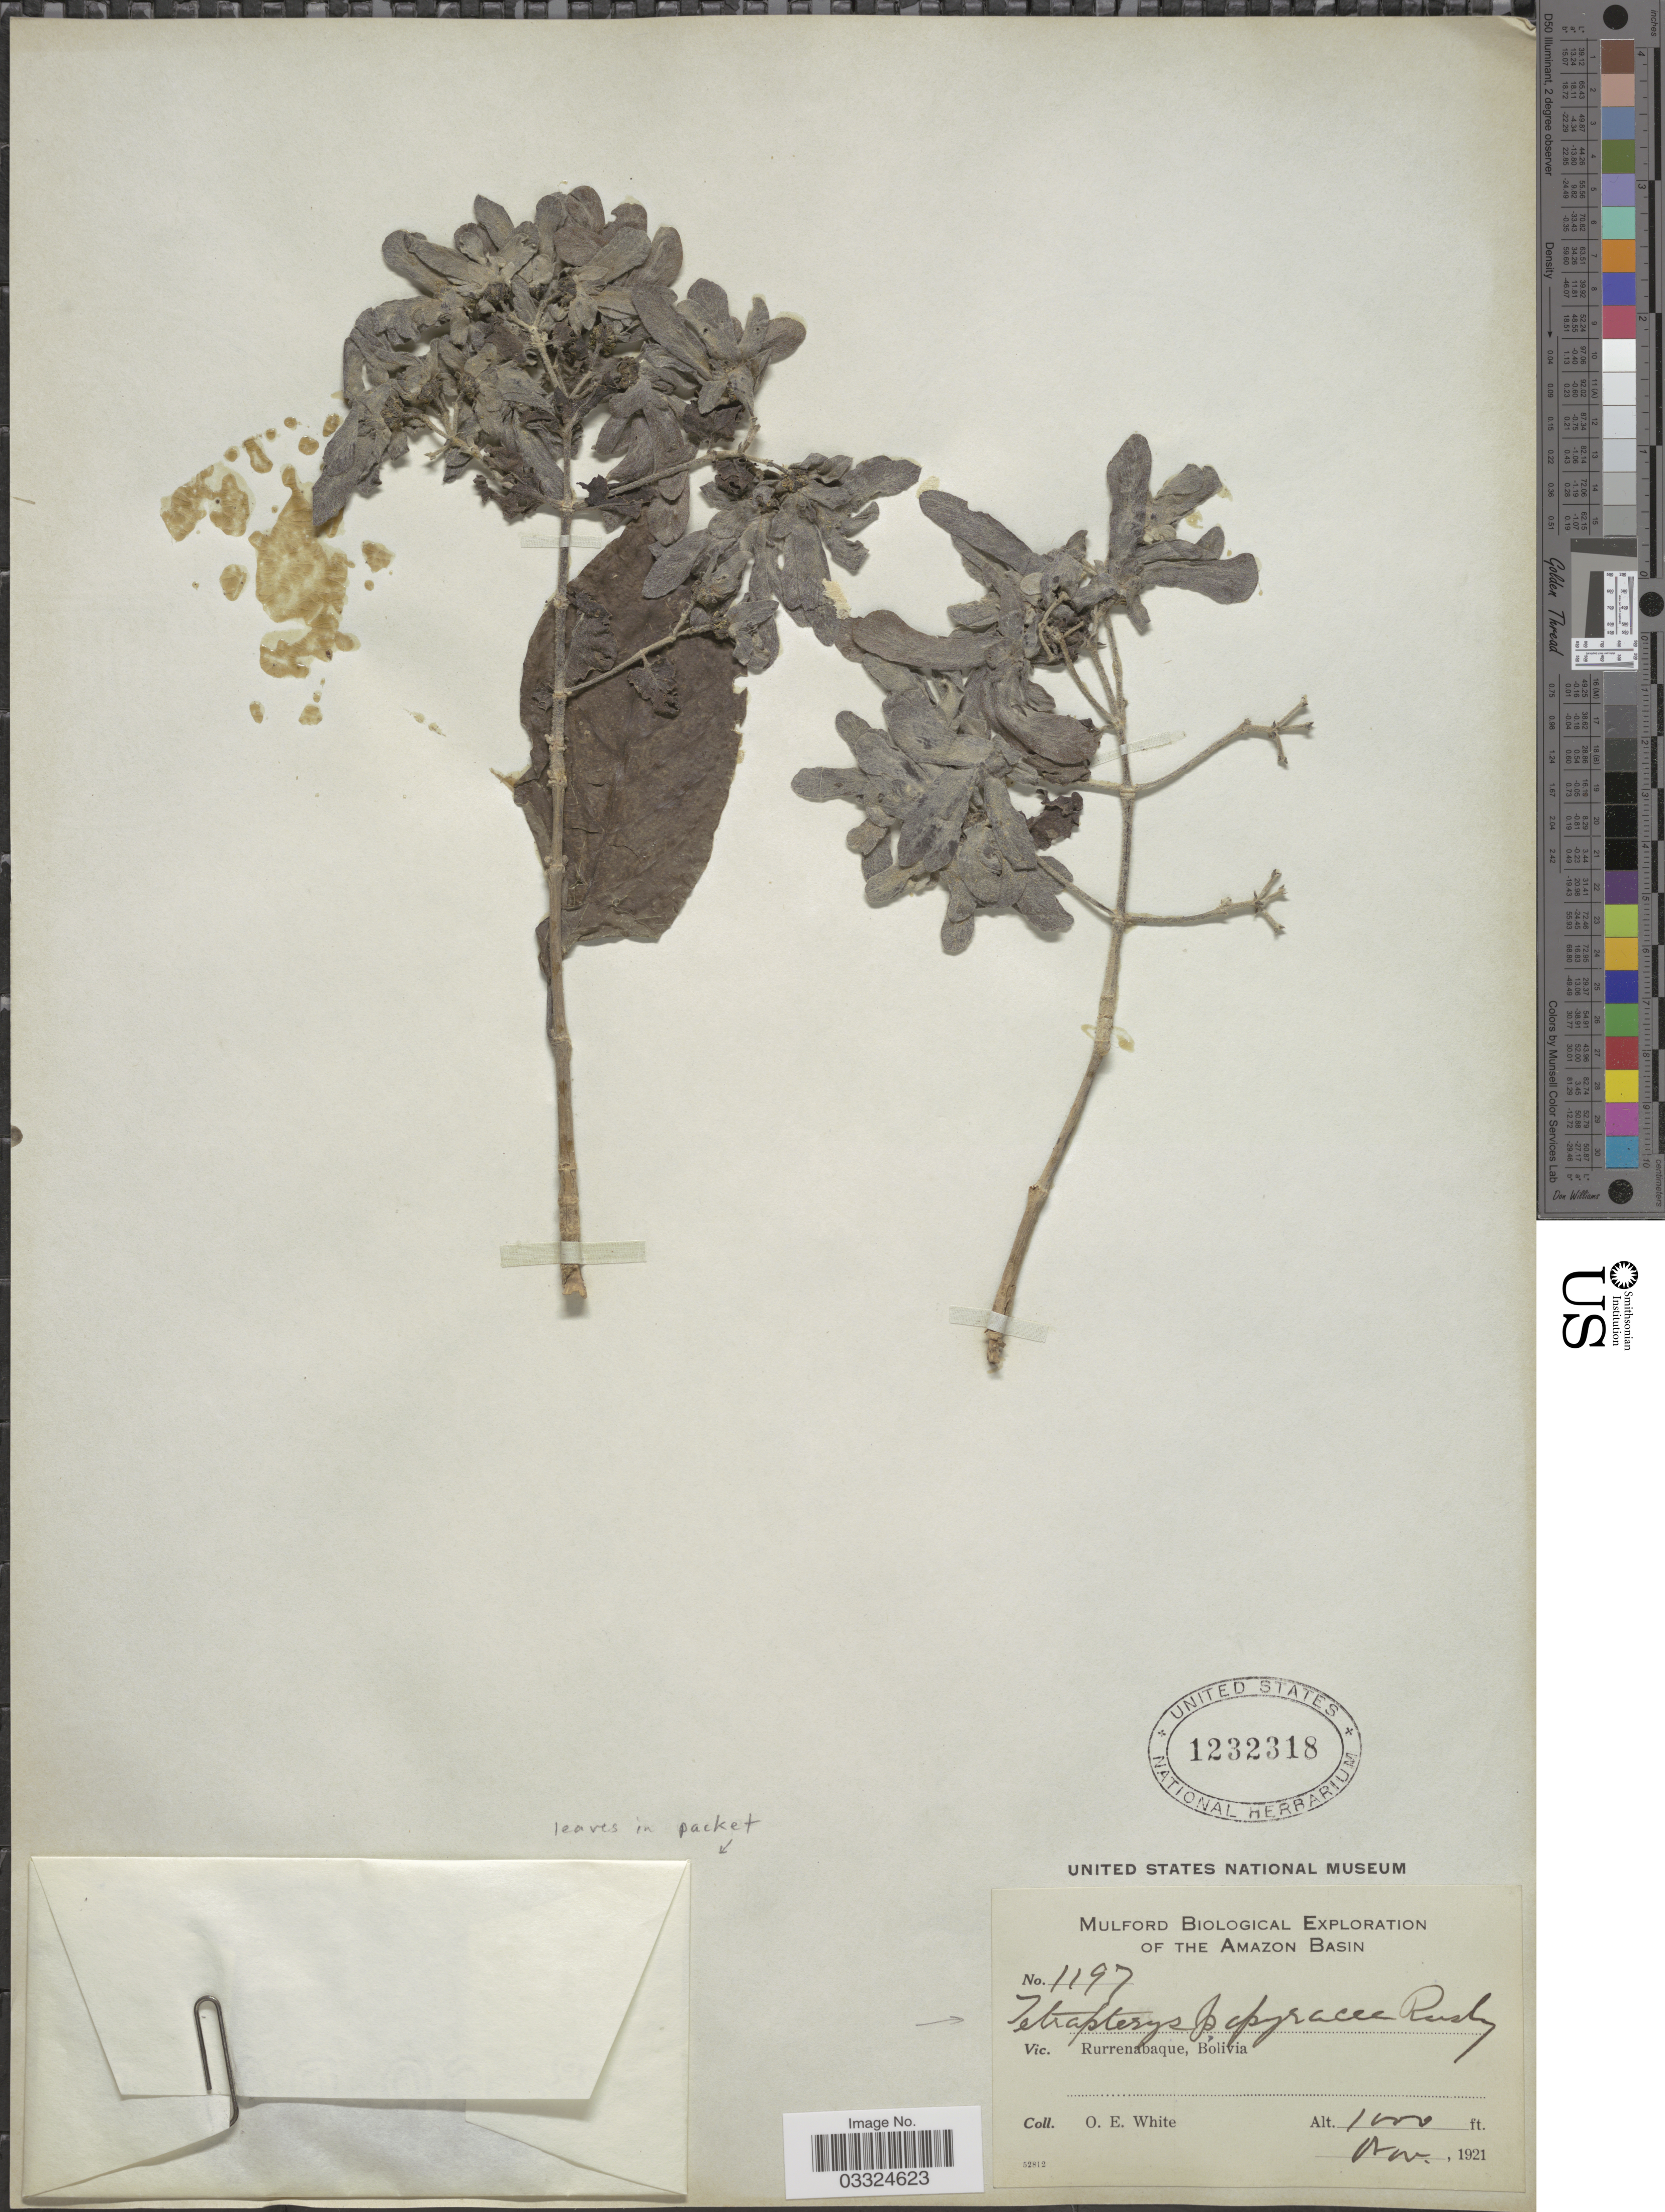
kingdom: Plantae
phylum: Tracheophyta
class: Magnoliopsida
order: Malpighiales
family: Malpighiaceae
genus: Tetrapterys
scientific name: Tetrapterys papyracea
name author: Triana & Planch.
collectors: O. E. White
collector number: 1197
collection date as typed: Nov., 1921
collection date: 1921-11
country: Bolivia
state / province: Beni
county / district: José Ballivián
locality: Rurrenabaque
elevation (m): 305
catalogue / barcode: US 1232318